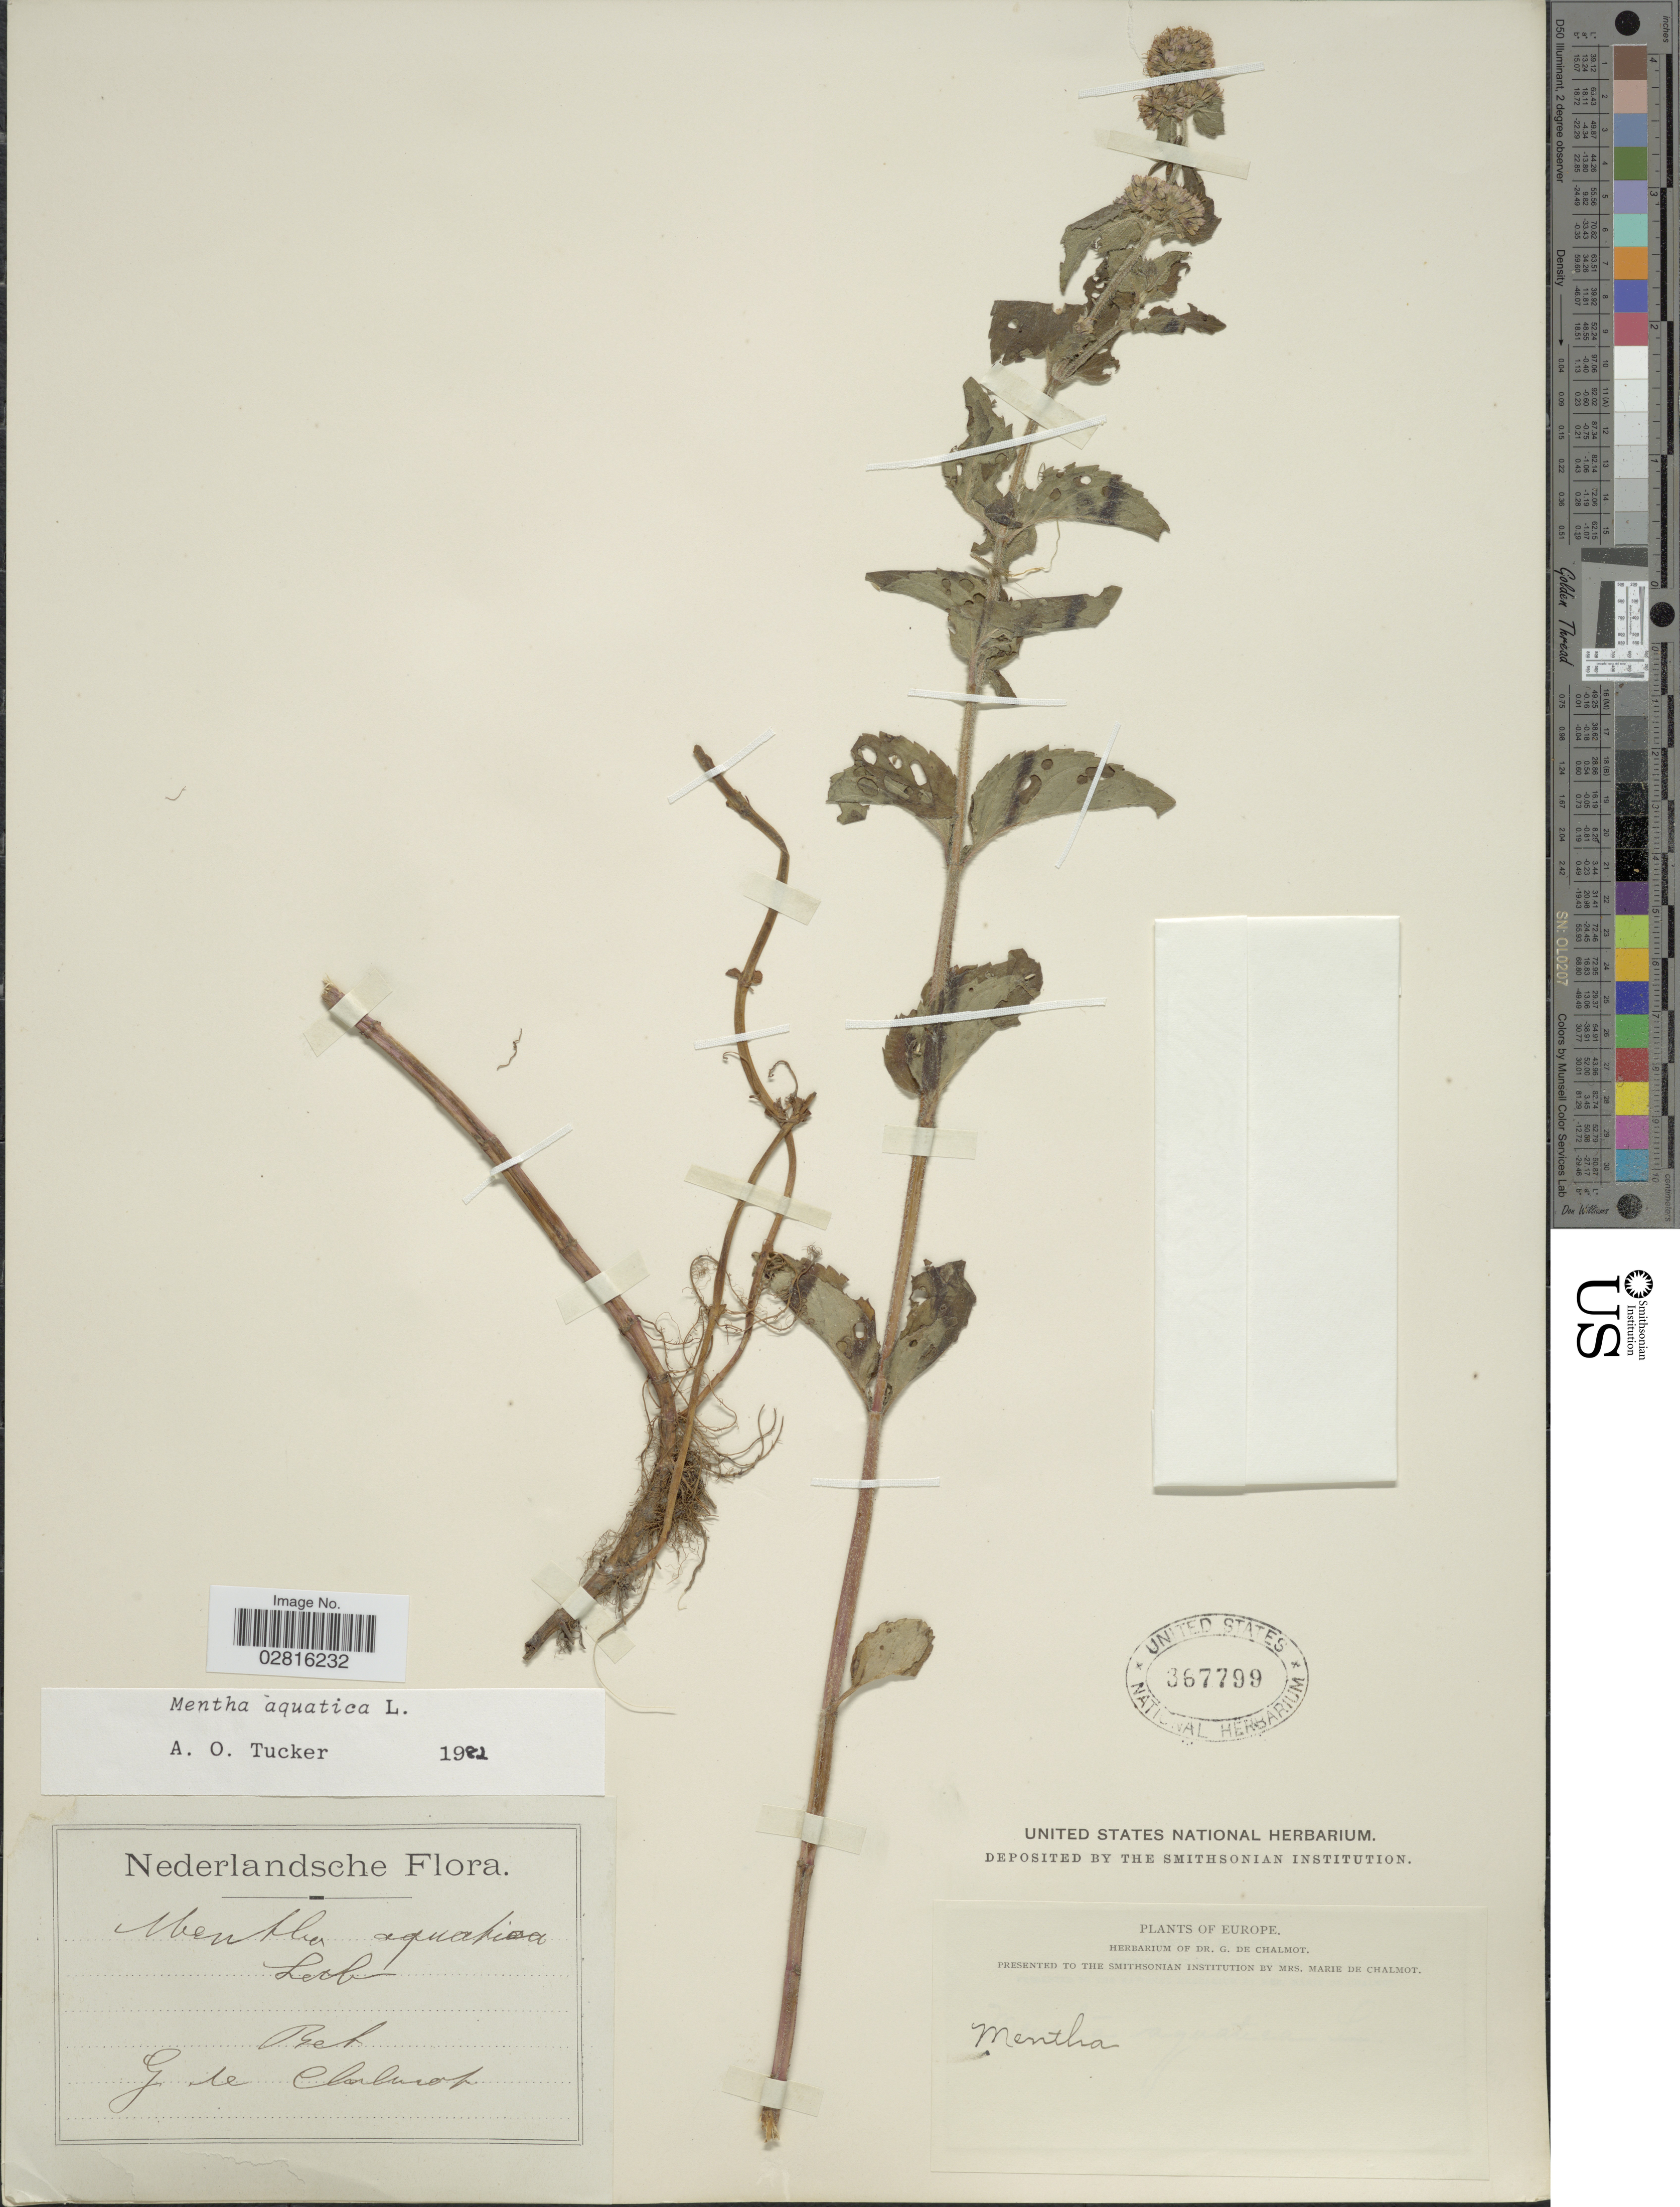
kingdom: Plantae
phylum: Tracheophyta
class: Magnoliopsida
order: Lamiales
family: Lamiaceae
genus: Mentha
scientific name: Mentha aquatica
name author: L.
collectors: G. de Chalmot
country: Netherlands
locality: Bet.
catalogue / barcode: US 367799